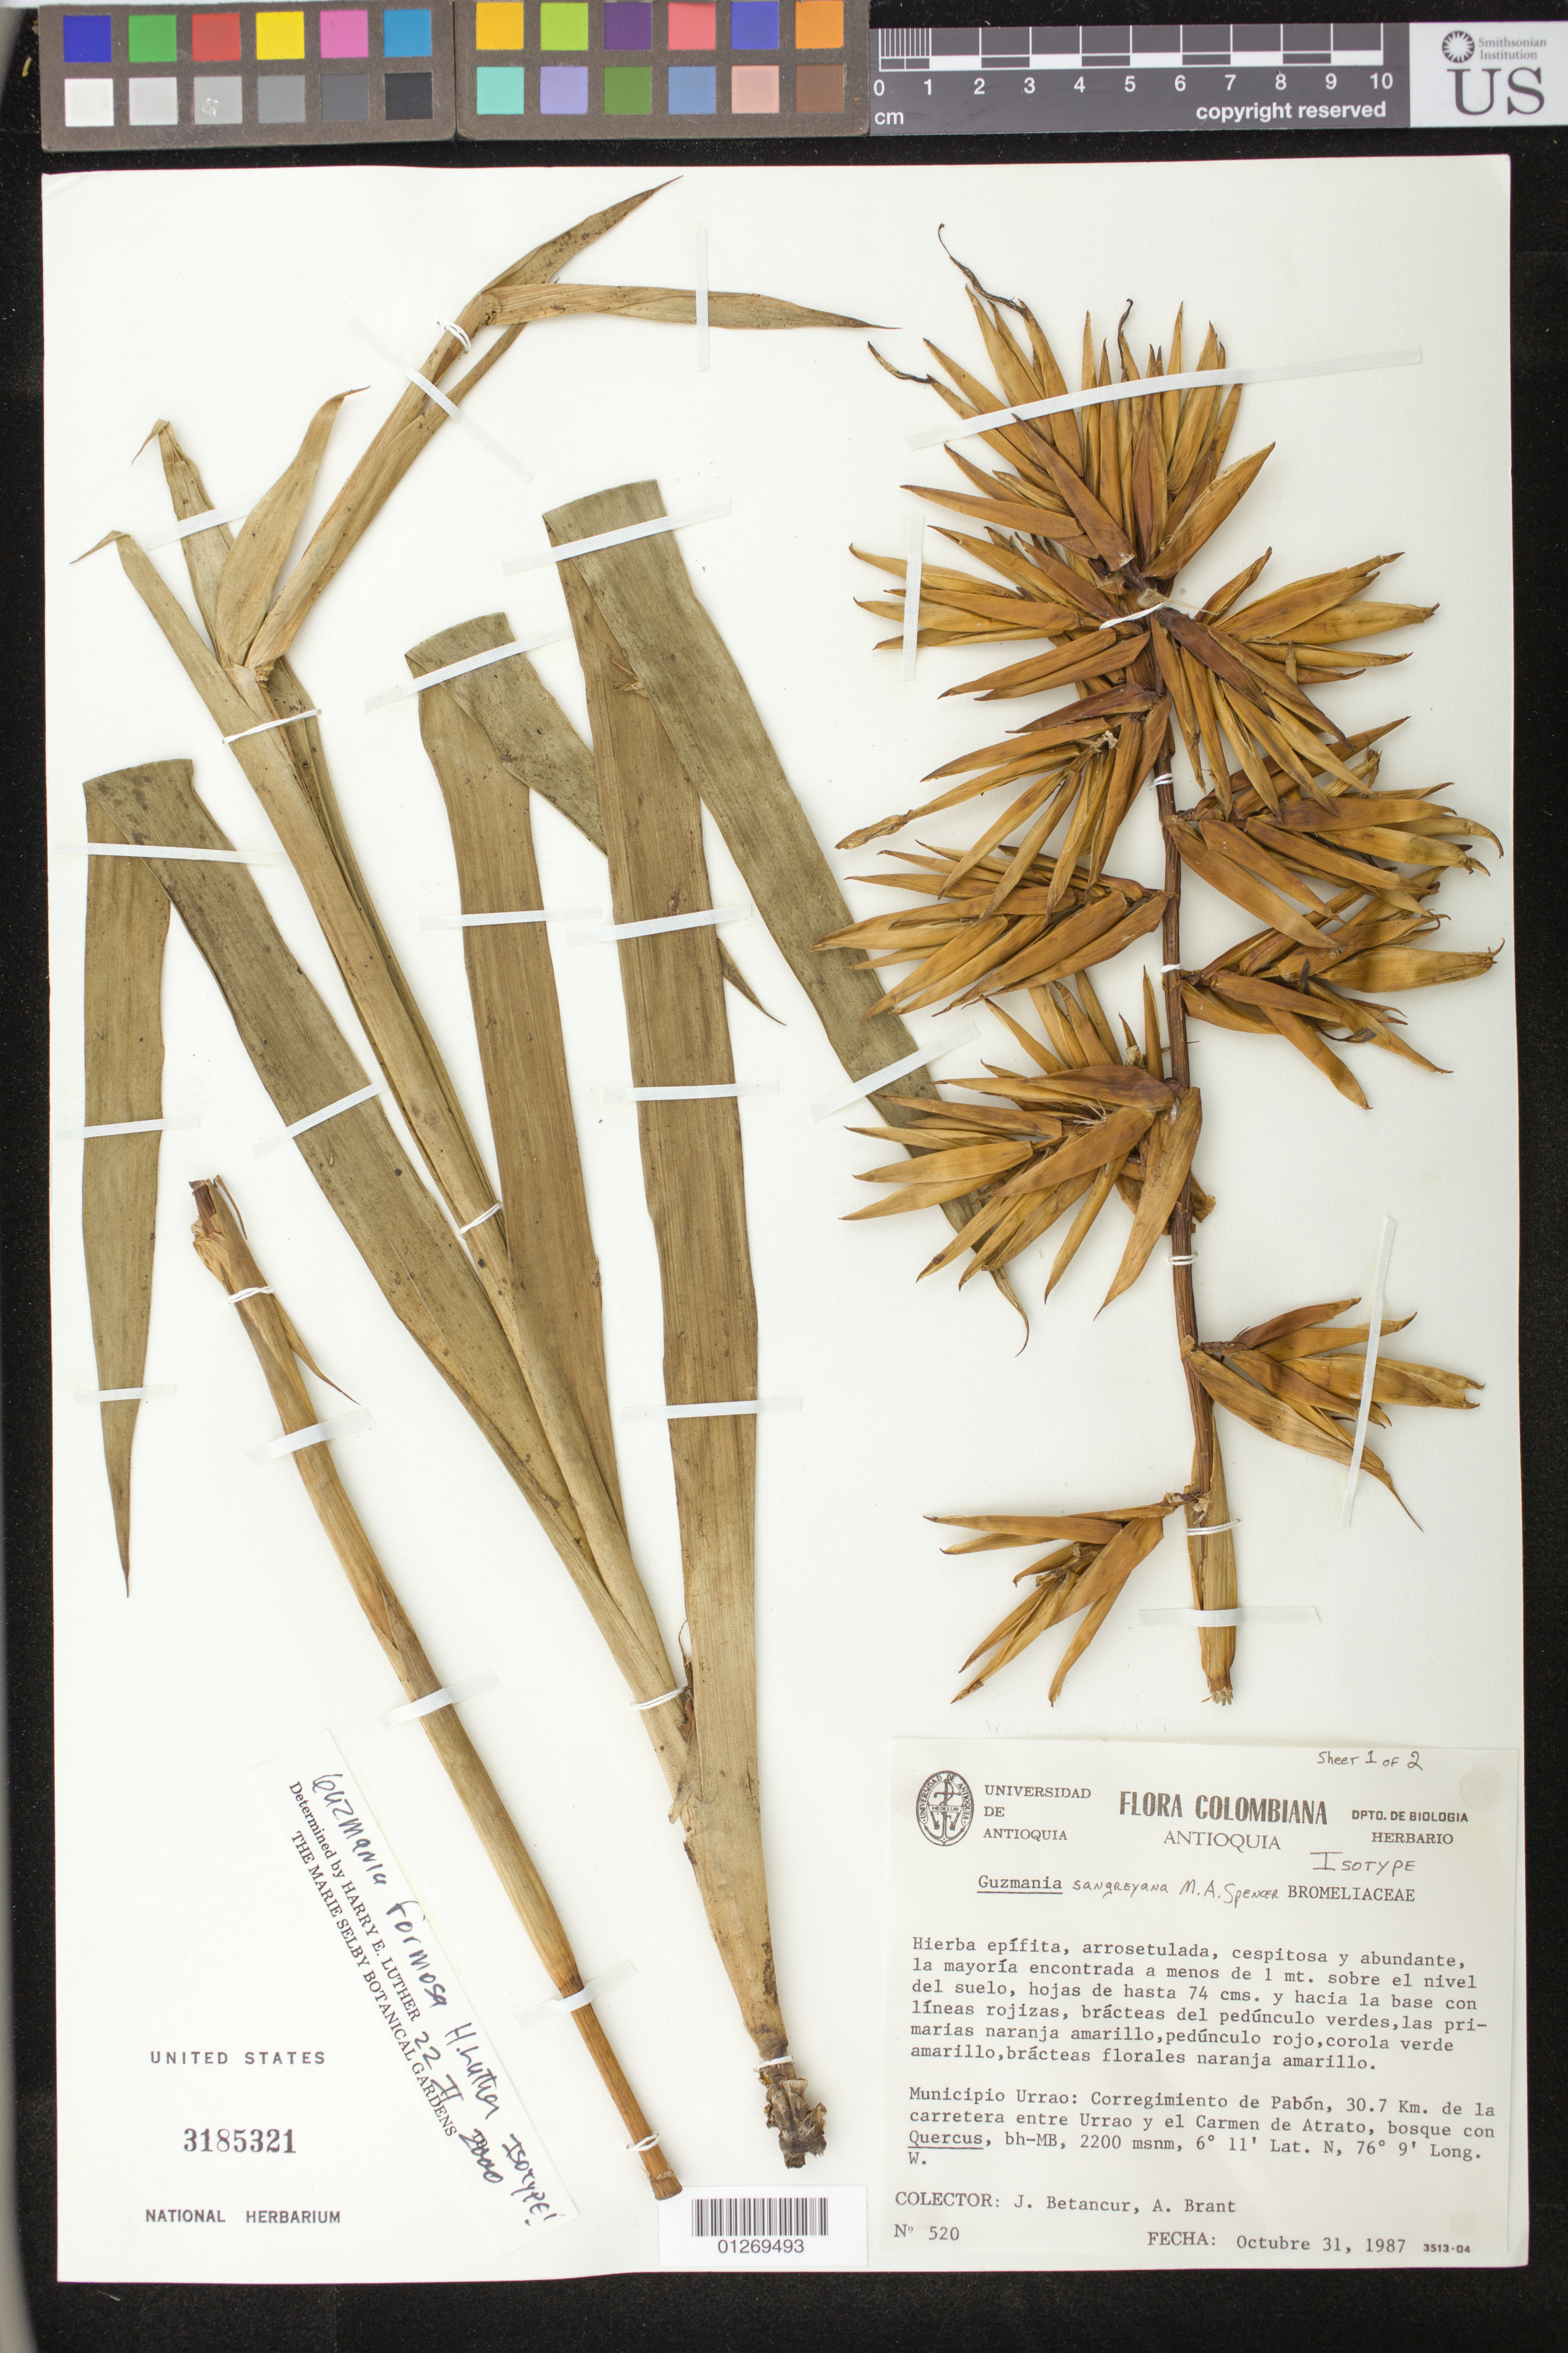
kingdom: Plantae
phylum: Tracheophyta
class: Liliopsida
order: Poales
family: Bromeliaceae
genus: Guzmania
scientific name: Guzmania formosa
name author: H. Luther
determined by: Luther, Harry E.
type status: Isotype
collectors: J. C. Betancur & A. Brant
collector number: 520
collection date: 1987-10-31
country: Colombia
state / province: Antioquia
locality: Municipio Urrao: Corregimiento de Pabón, 30.7 km de la carretera entre Urrao y el Carmen de Atrato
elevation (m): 2200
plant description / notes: Annotated as isotype of "Guzmania sangreyana M.S. Spencer", ined. name never published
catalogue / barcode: US 3185321